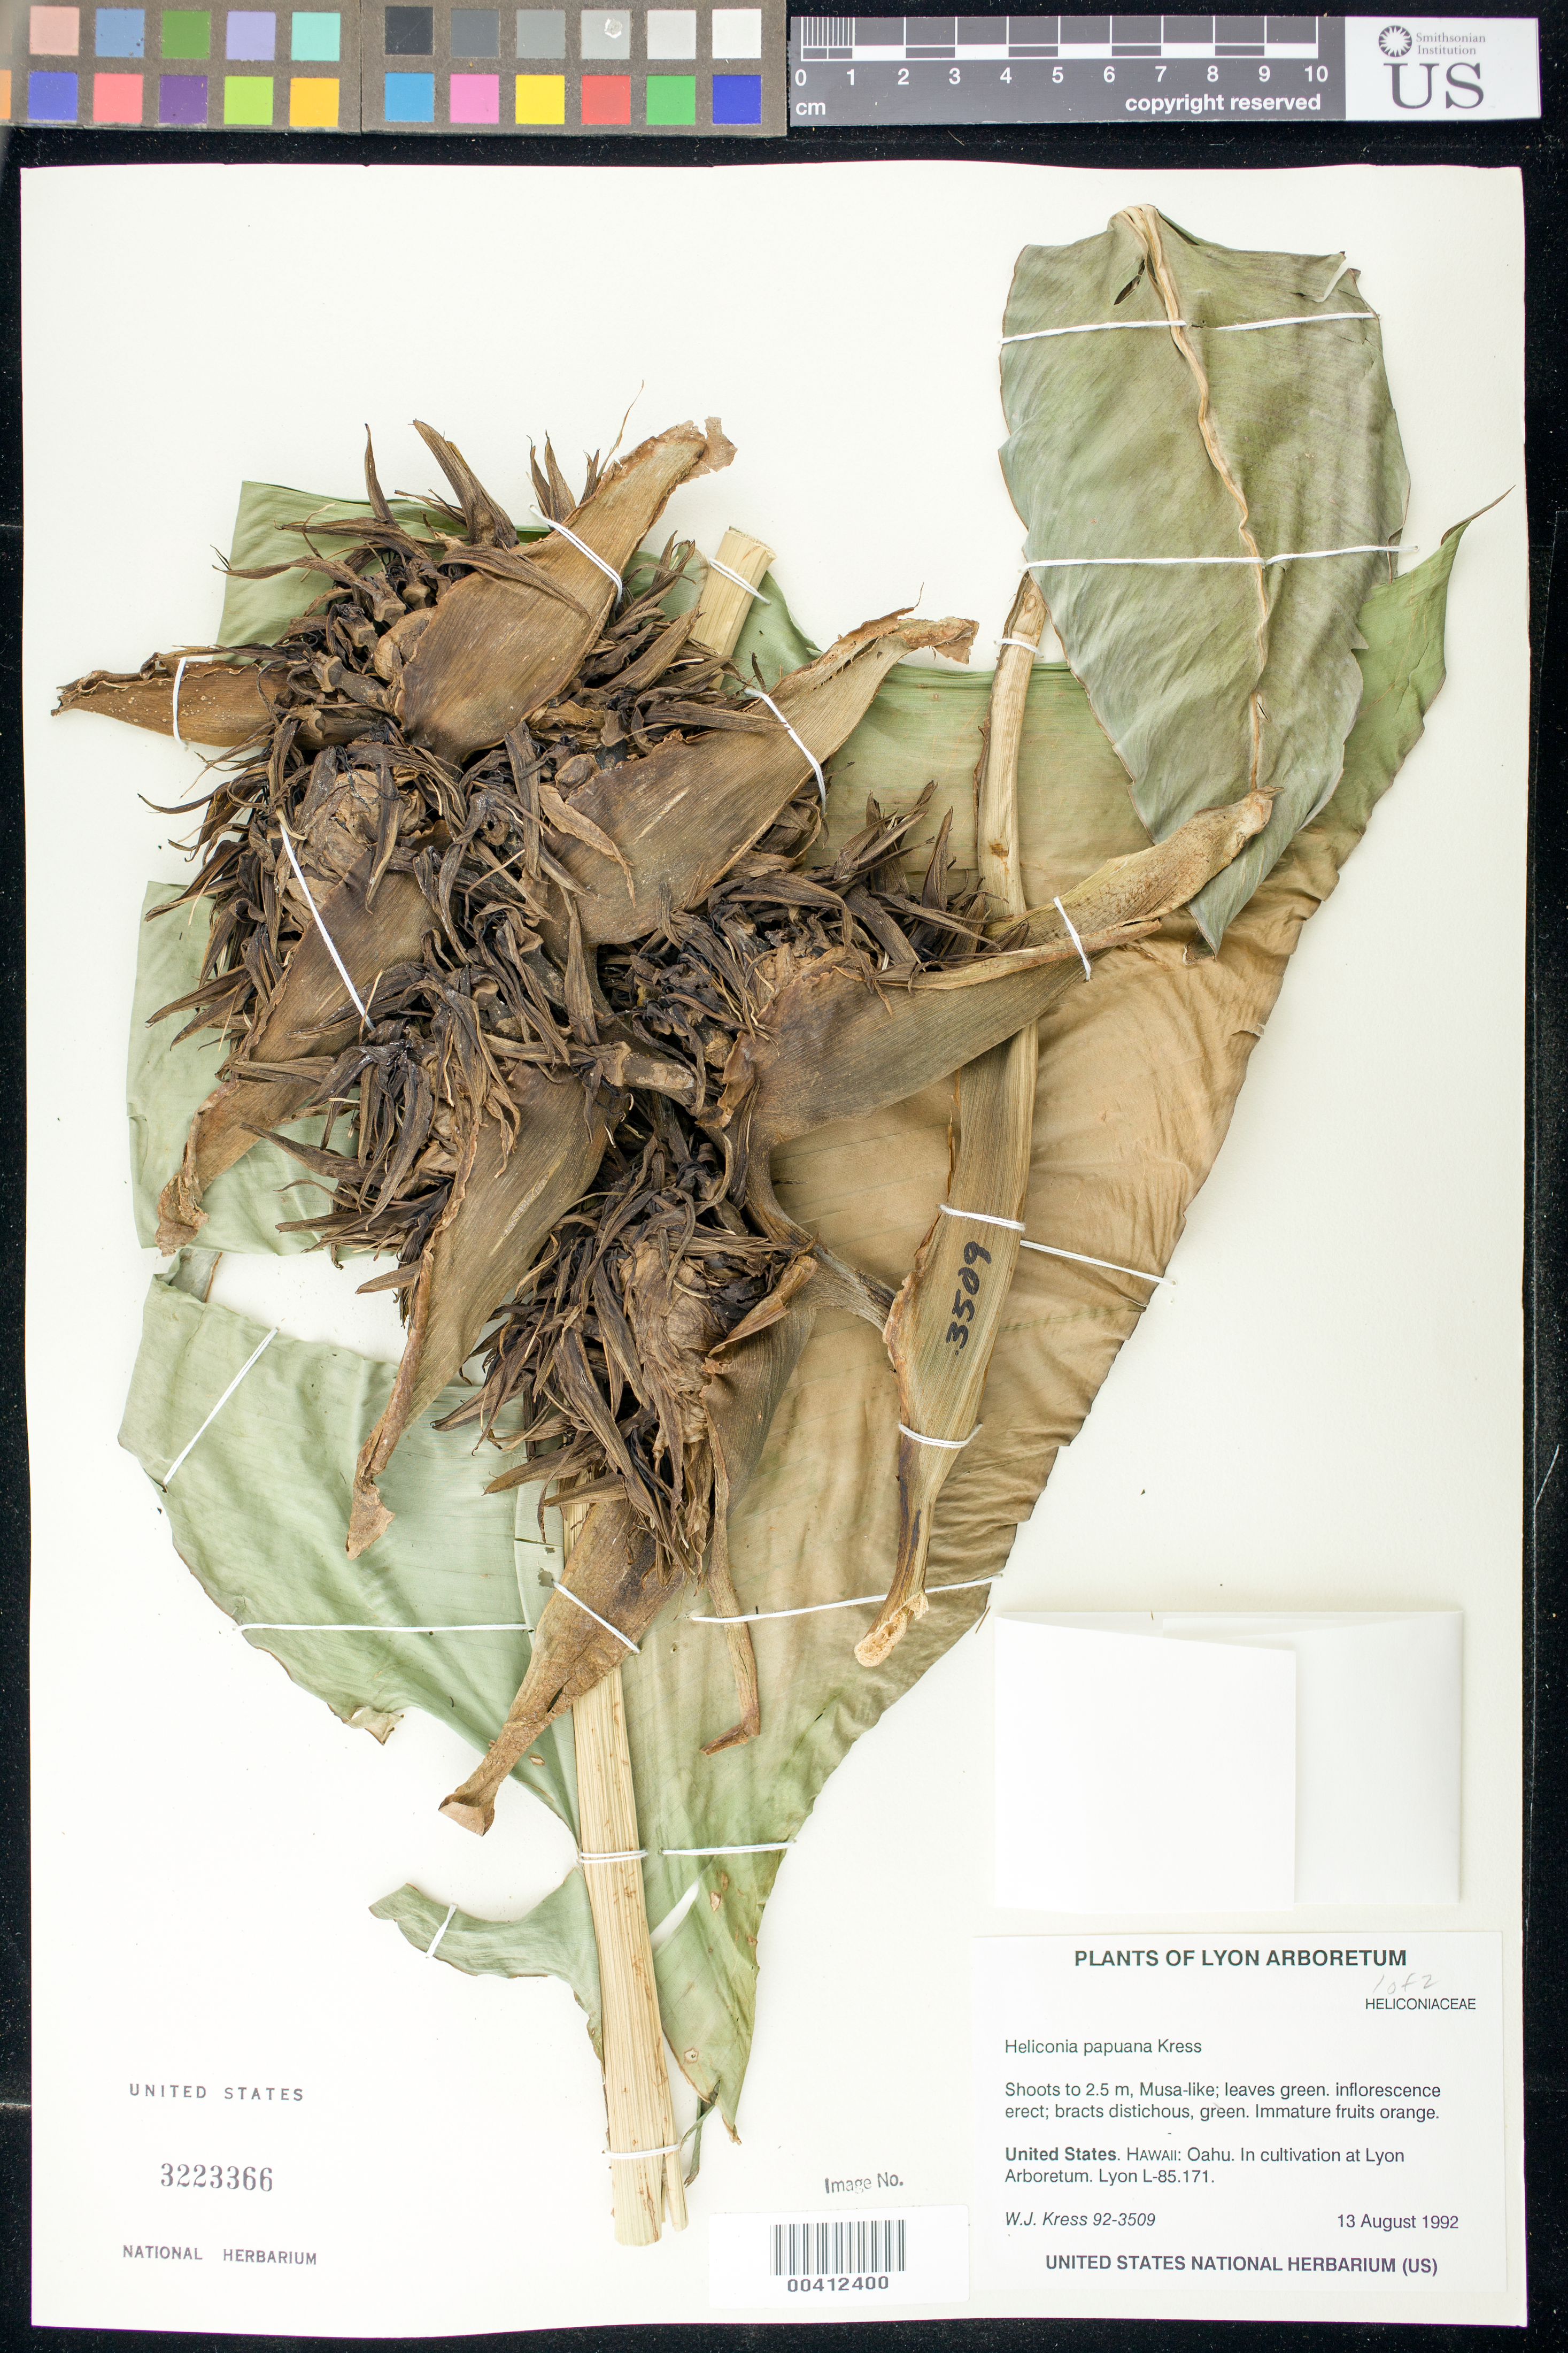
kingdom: Plantae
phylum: Tracheophyta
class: Liliopsida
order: Zingiberales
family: Heliconiaceae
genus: Heliconia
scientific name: Heliconia papuana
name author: W.J. Kress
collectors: W. J. Kress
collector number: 92-3509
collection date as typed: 13 Aug 1992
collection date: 1992-08-13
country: United States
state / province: Hawaii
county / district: Honolulu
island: Oahu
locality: Lyon arboretum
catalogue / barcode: US 3223366